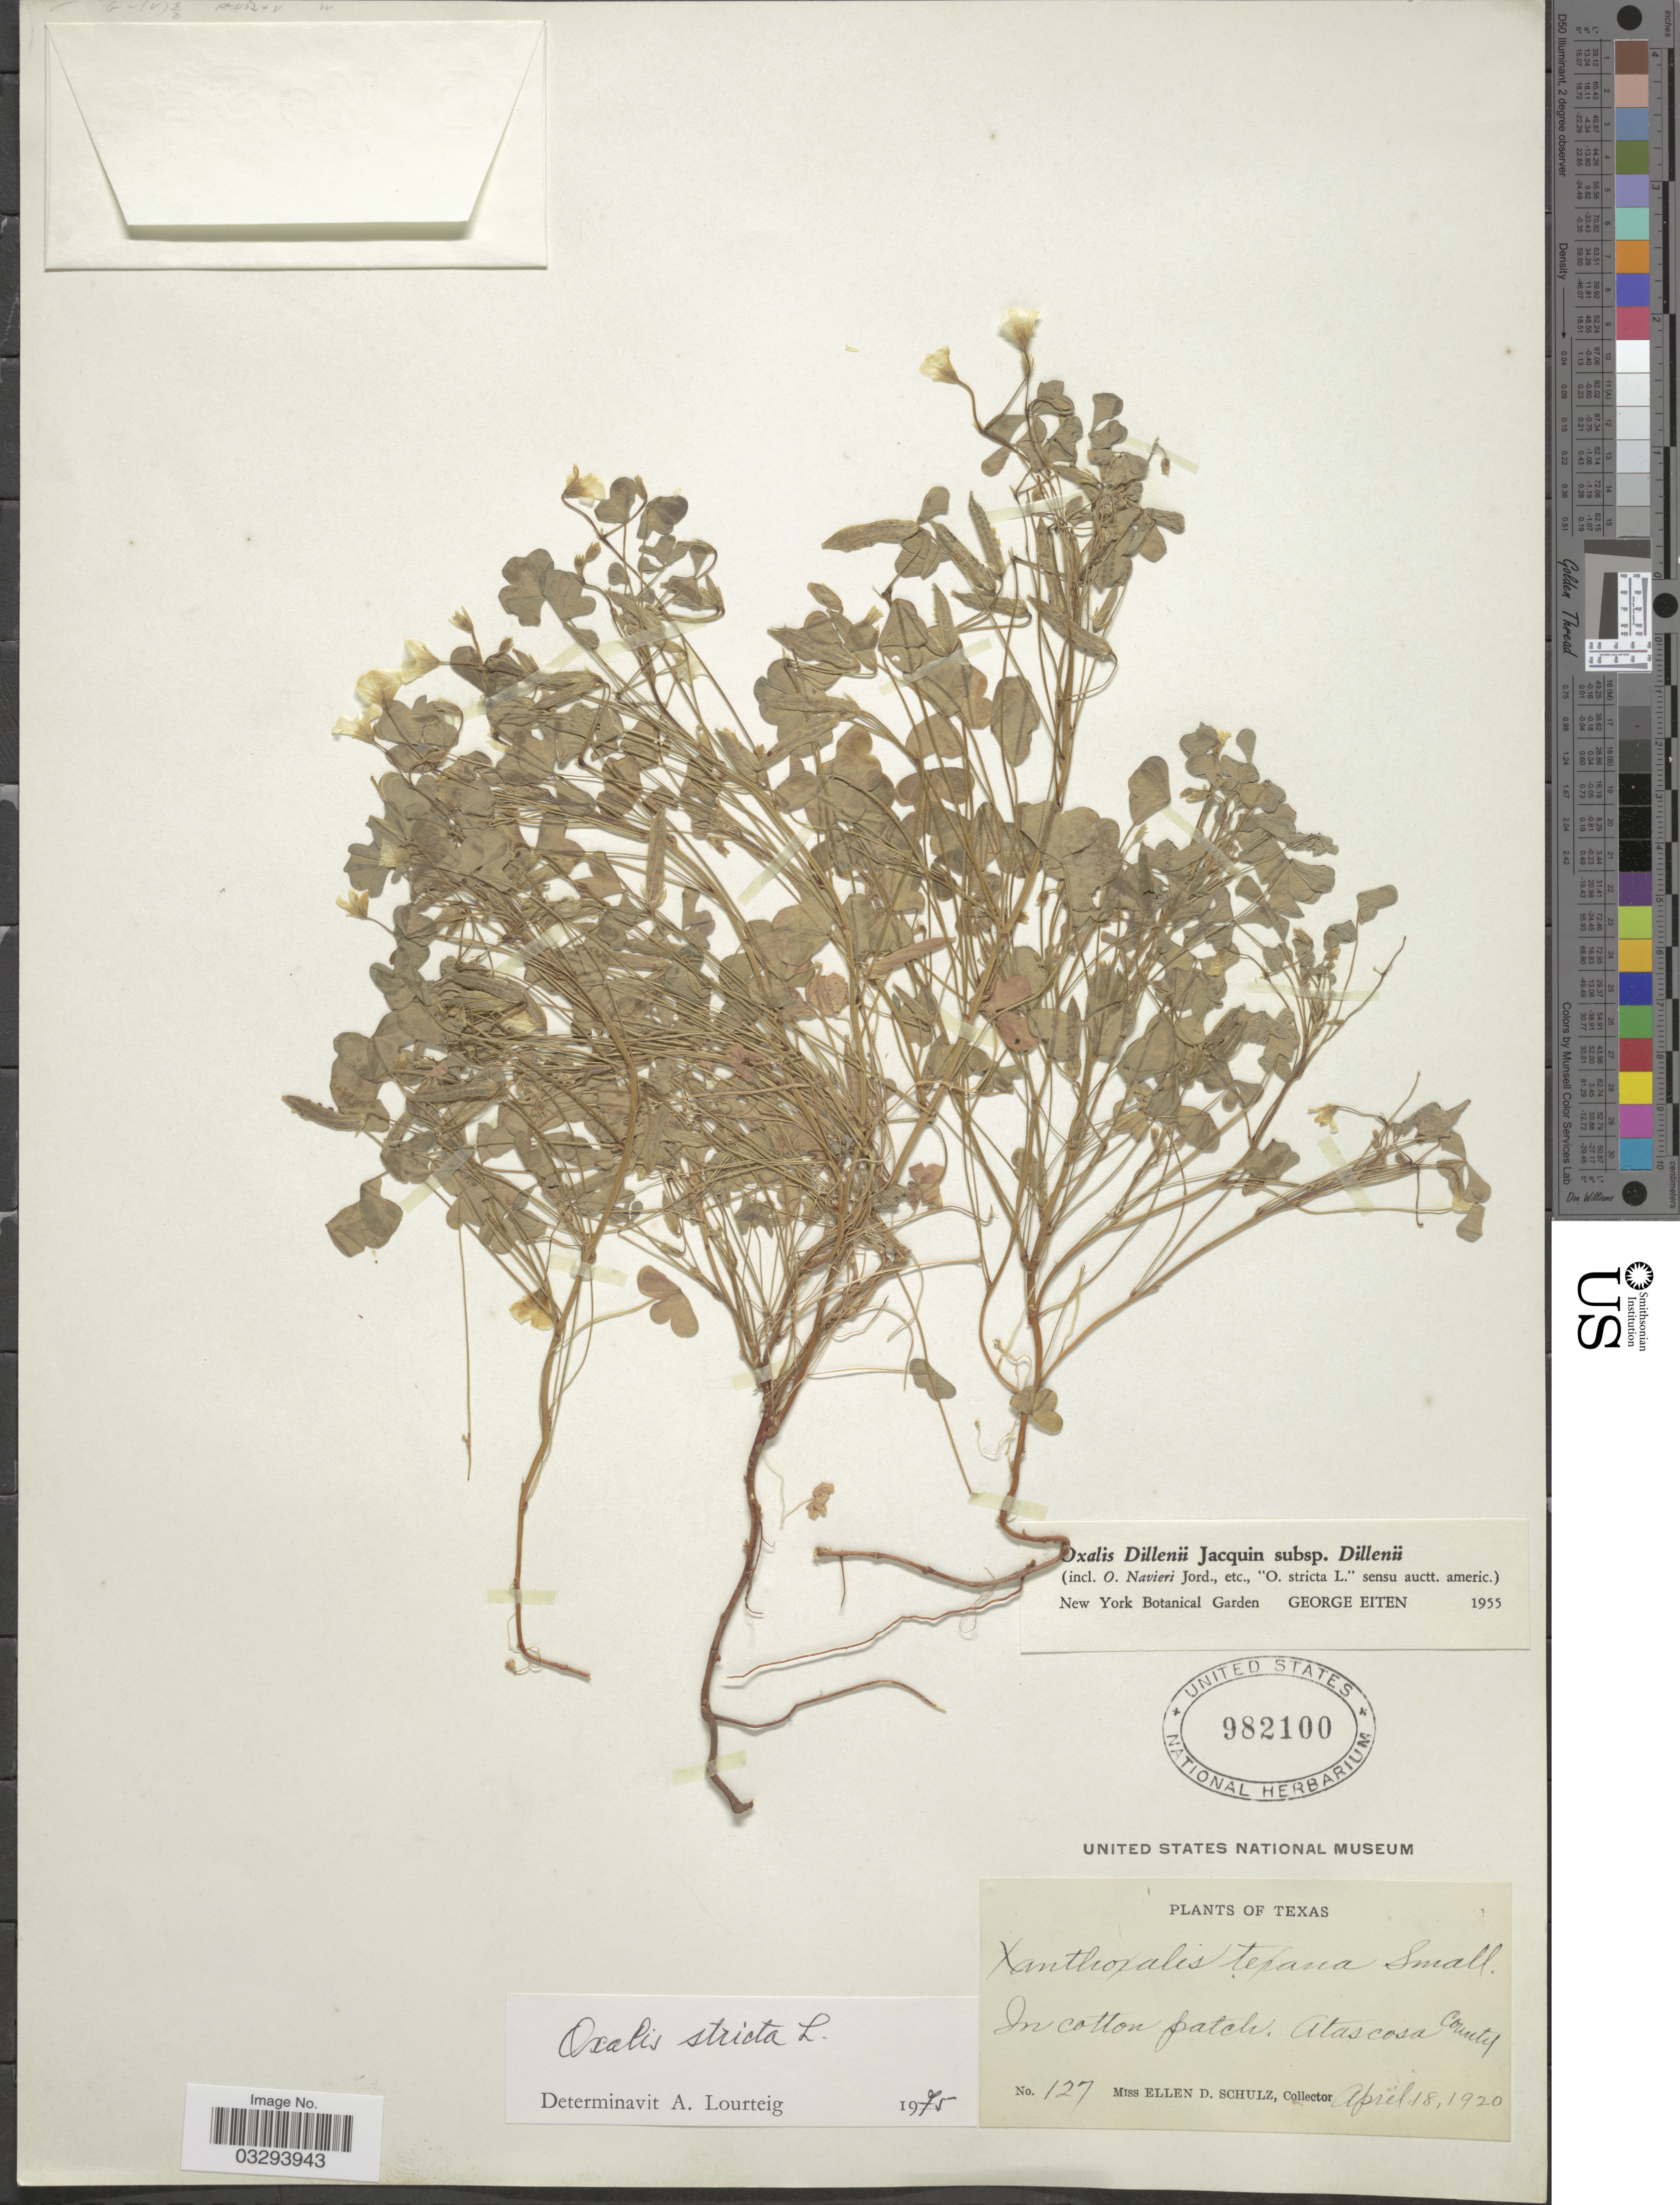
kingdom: Plantae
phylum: Tracheophyta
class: Magnoliopsida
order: Oxalidales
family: Oxalidaceae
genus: Oxalis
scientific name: Oxalis stricta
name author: L.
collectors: E. D. Schulz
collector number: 127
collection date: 1920-04-18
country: United States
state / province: Texas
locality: In cotton patch, Atascosa County.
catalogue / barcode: US 982100